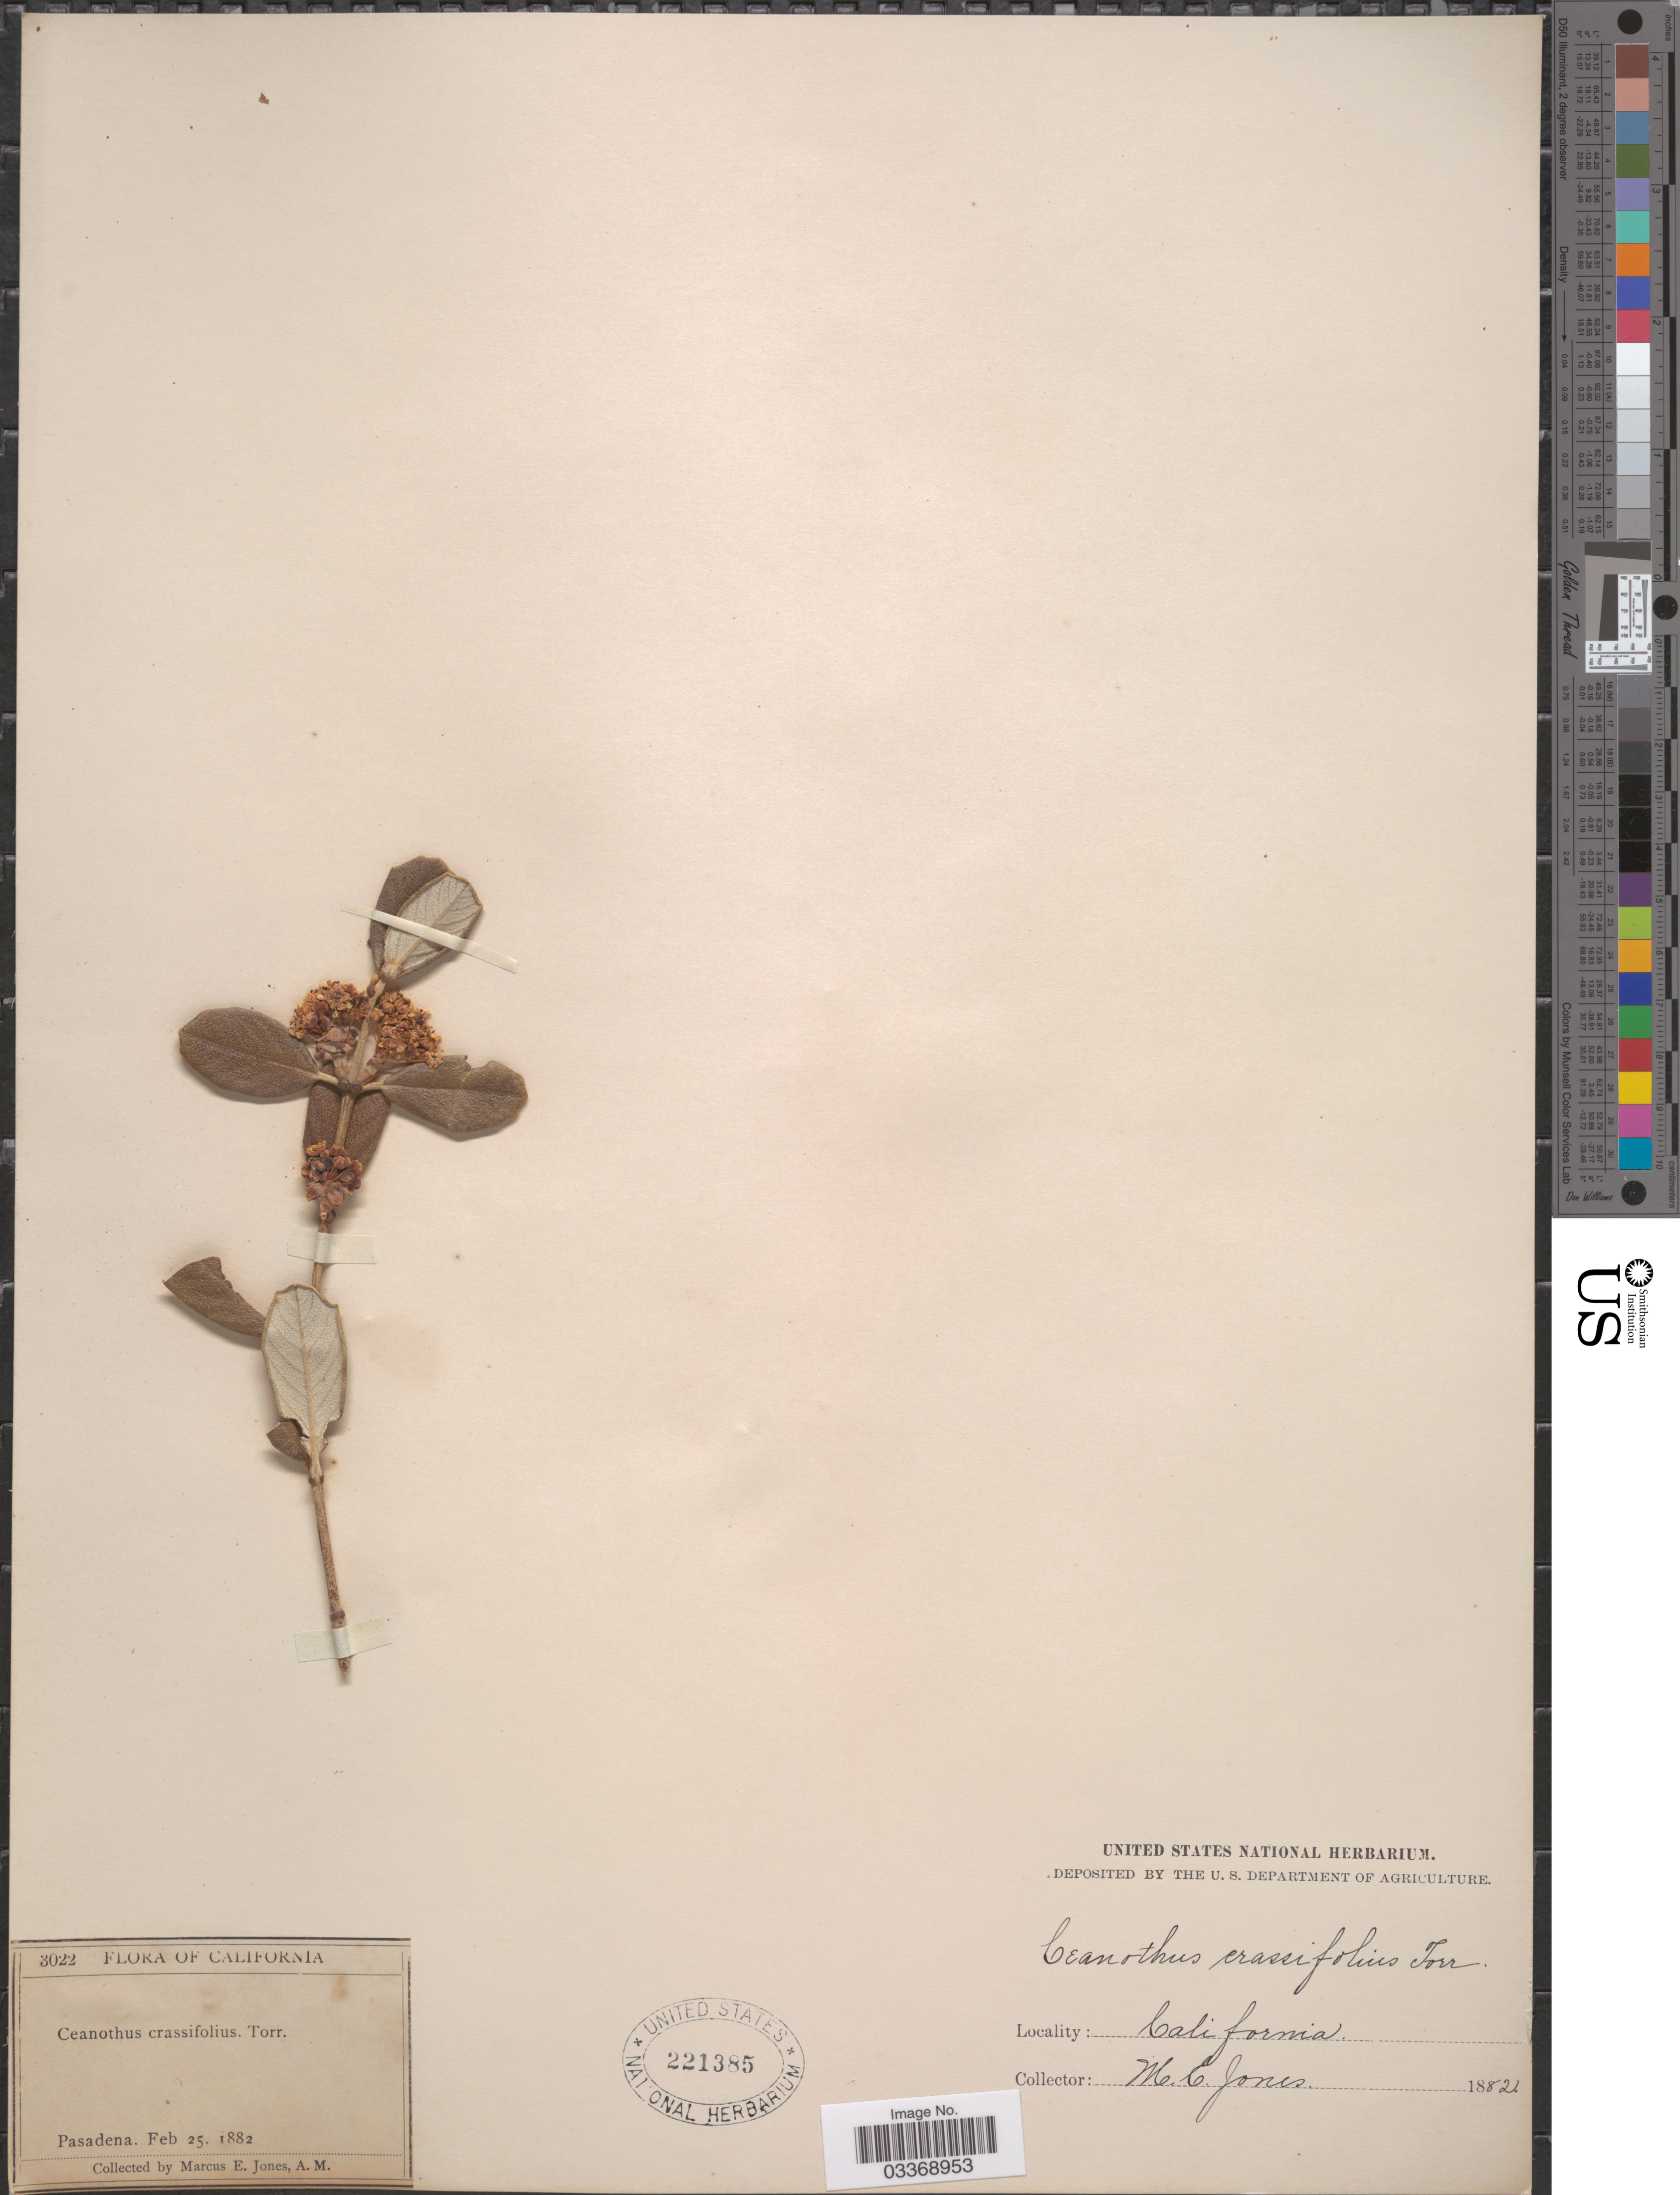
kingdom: Plantae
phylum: Tracheophyta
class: Magnoliopsida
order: Rosales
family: Rhamnaceae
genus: Ceanothus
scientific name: Ceanothus crassifolius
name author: Torr.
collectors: M. E. Jones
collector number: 3022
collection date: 1882-02-25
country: United States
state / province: California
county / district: Los Angeles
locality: Pasadena.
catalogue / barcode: US 221385